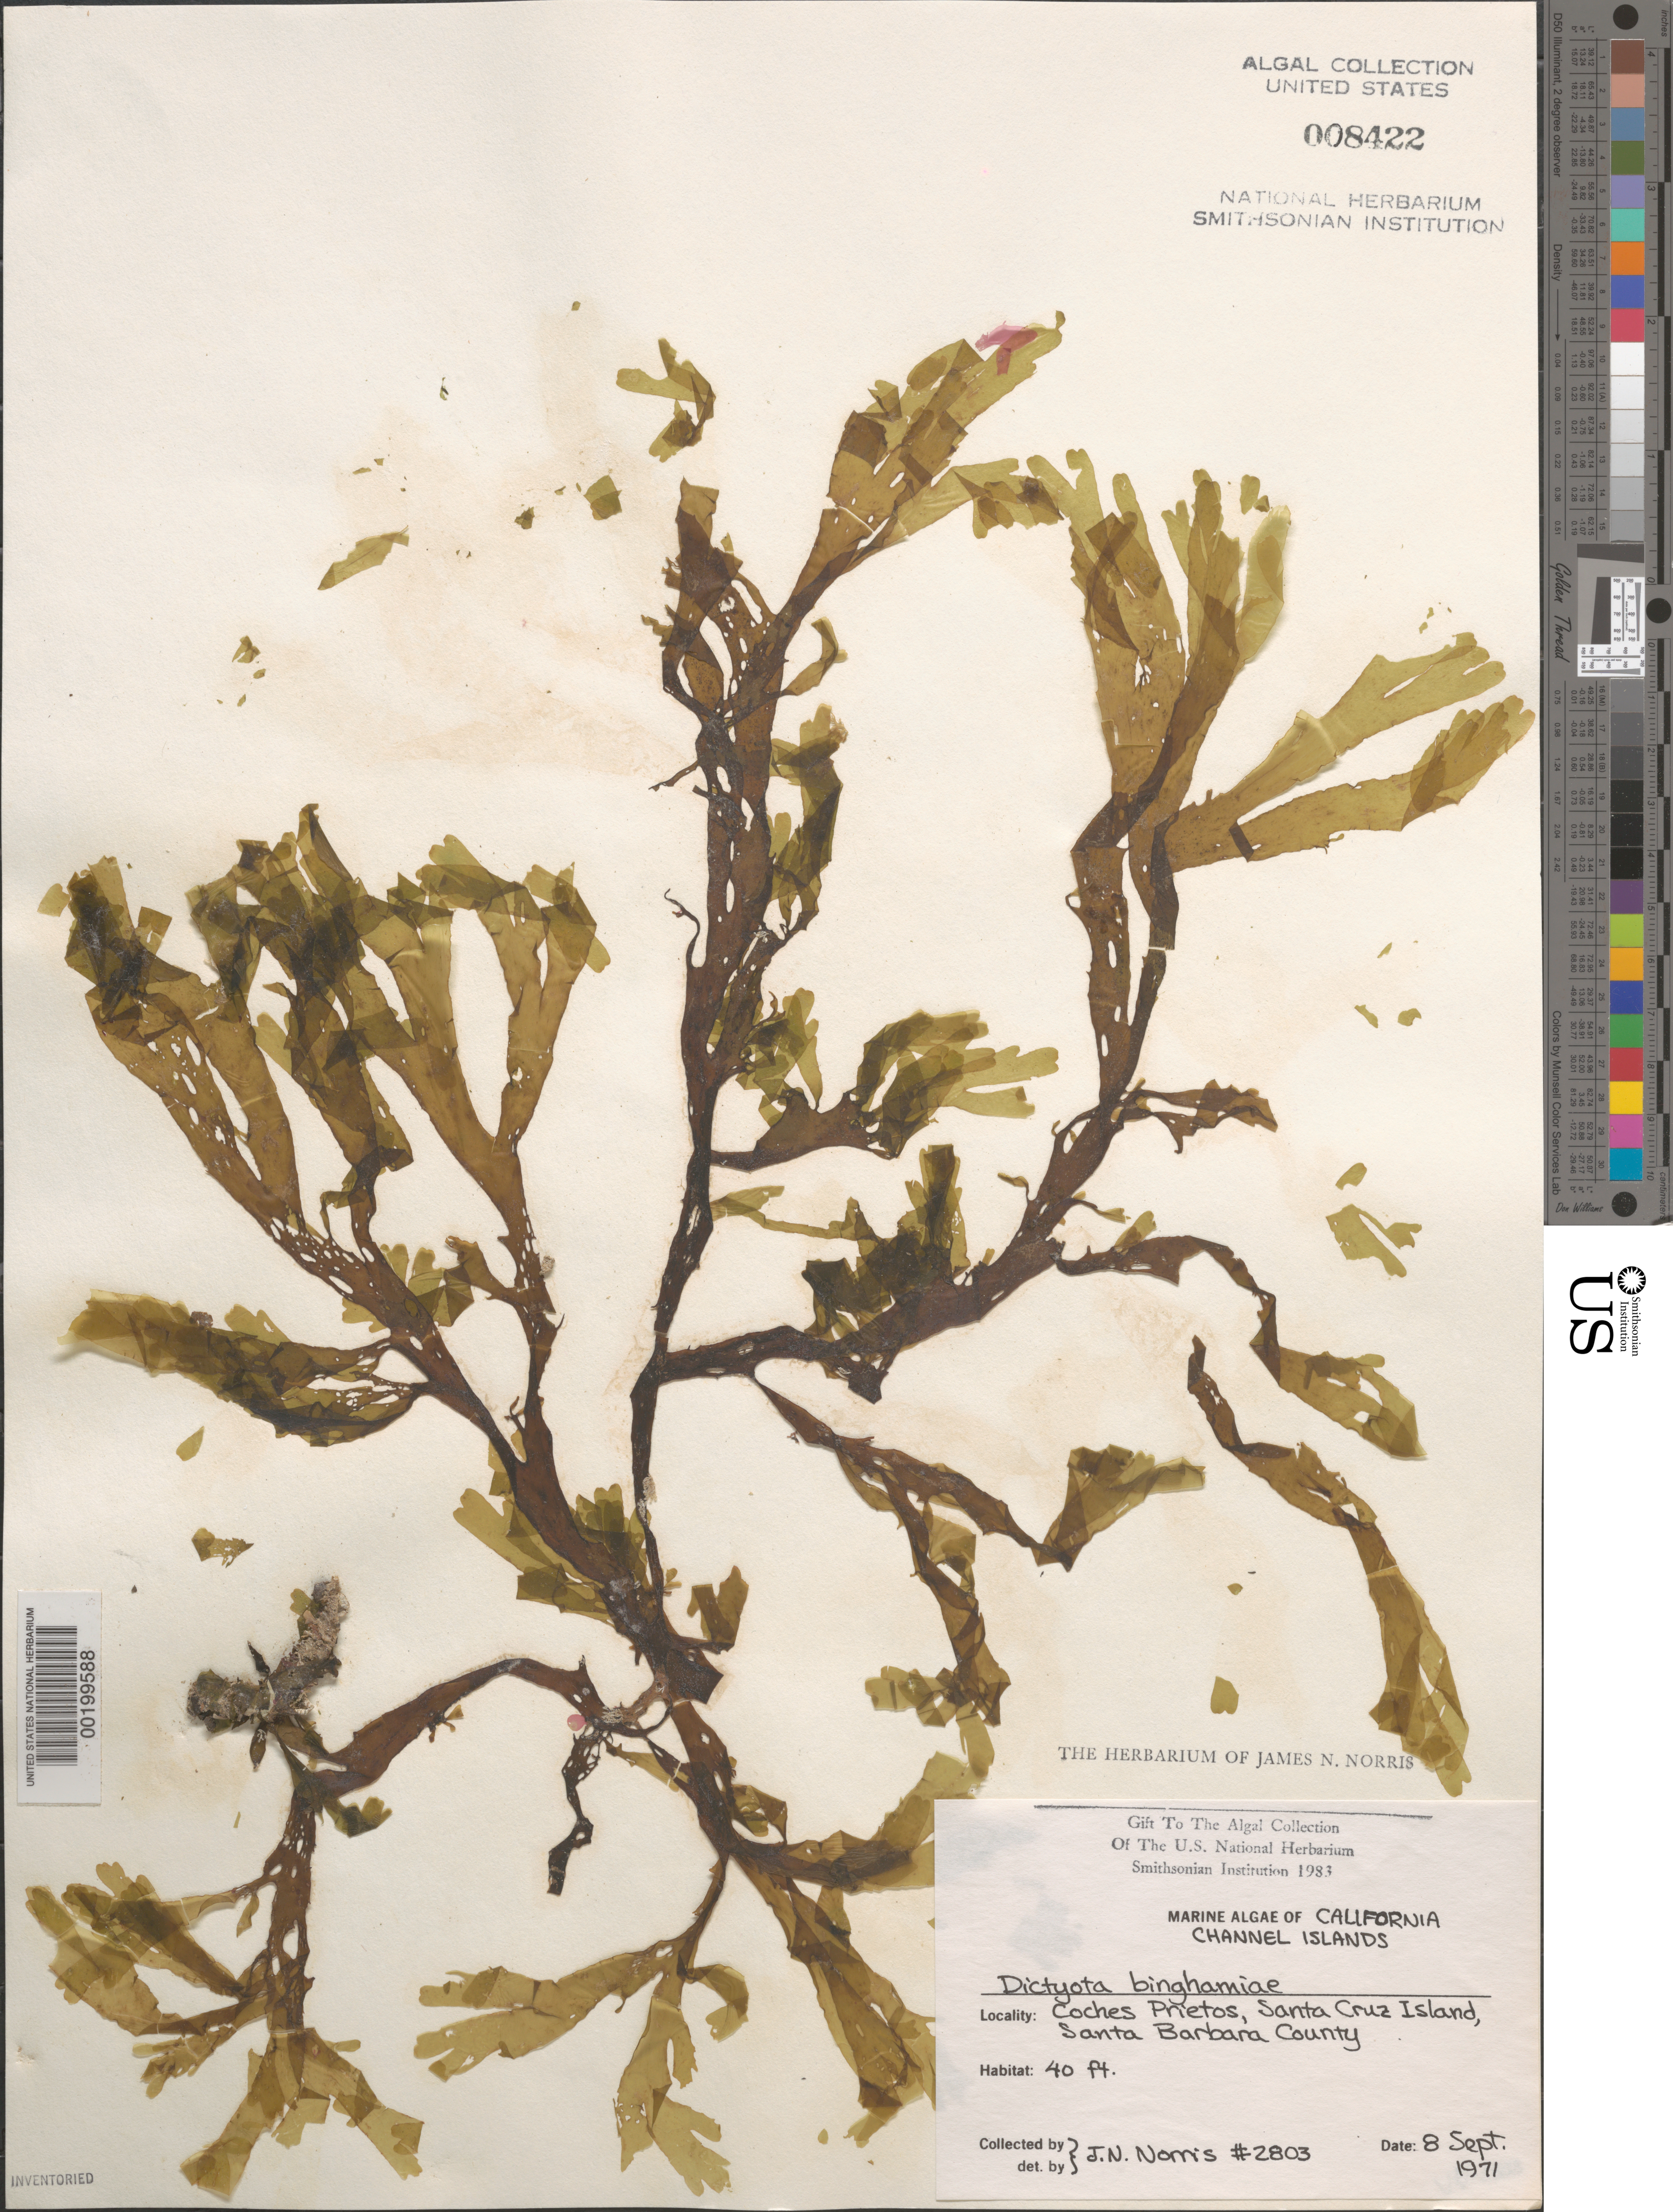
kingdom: Chromista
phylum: Ochrophyta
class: Phaeophyceae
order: Dictyotales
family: Dictyotaceae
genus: Dictyota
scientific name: Dictyota binghamiae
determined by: Norris, James N.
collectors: J. N. Norris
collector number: JN-2803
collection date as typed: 08 Sep 1971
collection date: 1971-09-08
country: United States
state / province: California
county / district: Santa Barbara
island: Santa Cruz Island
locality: Coches Prietos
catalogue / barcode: US 8422